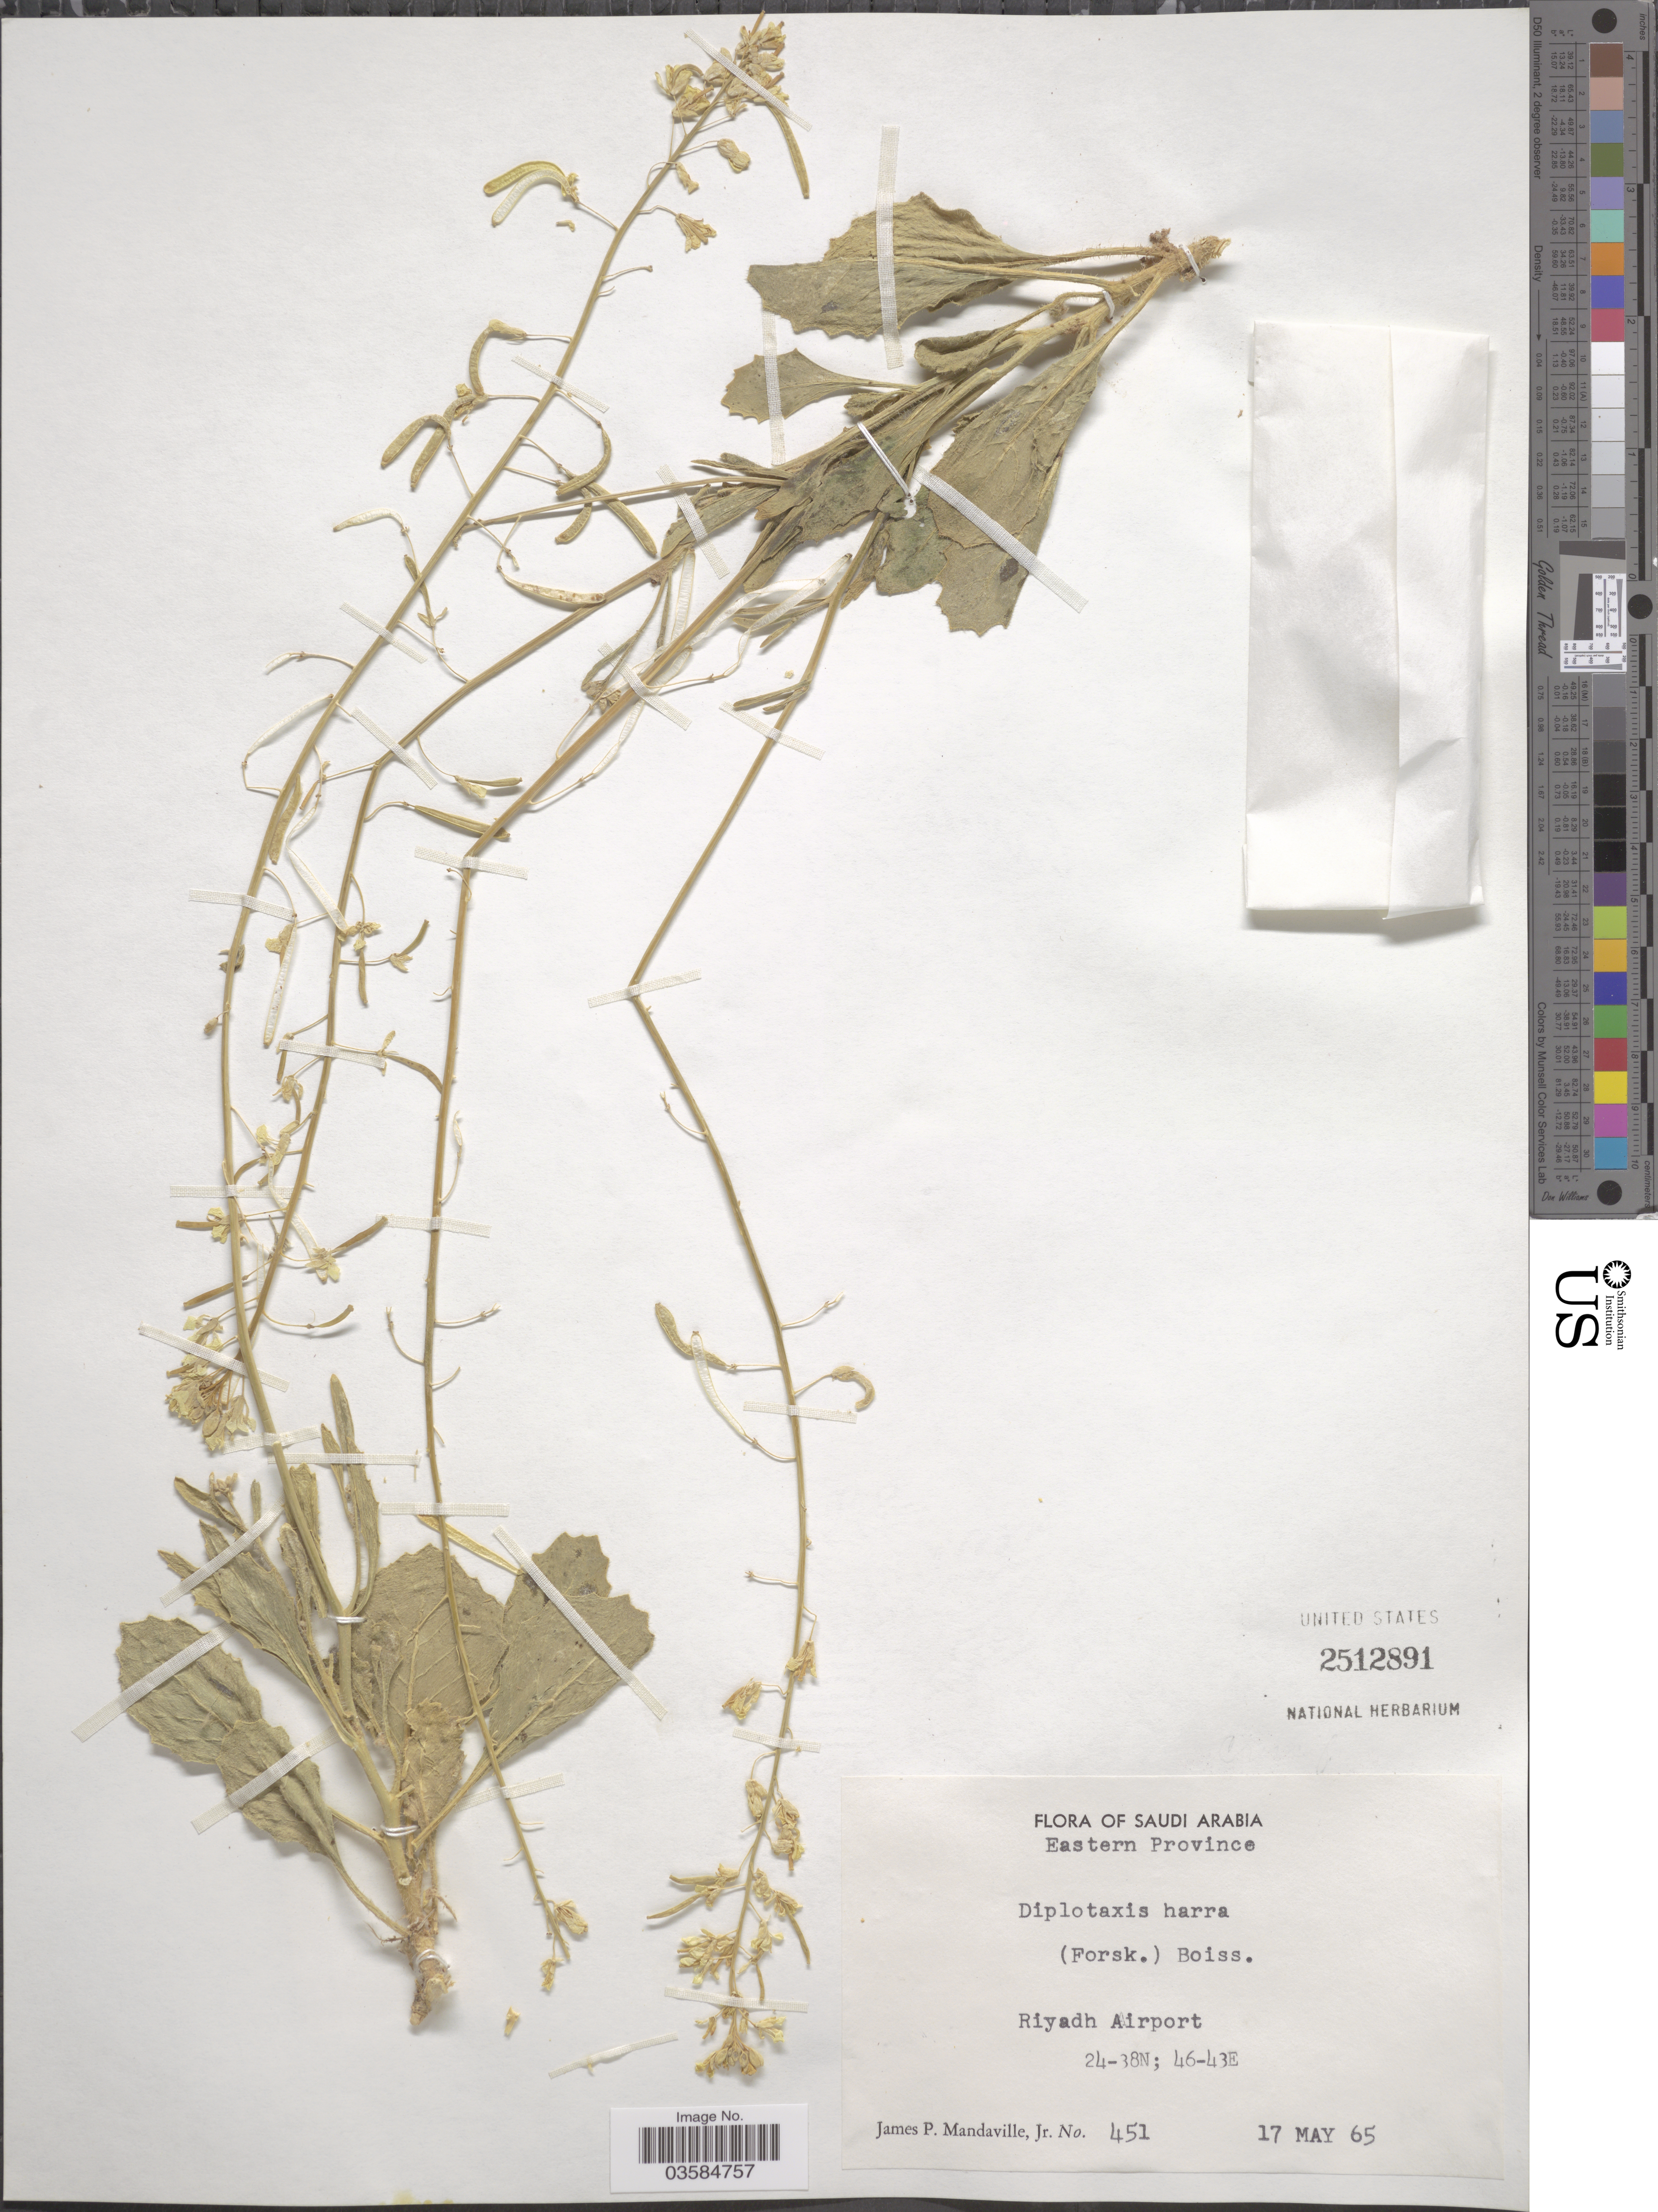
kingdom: Plantae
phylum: Tracheophyta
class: Magnoliopsida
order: Brassicales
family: Brassicaceae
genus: Diplotaxis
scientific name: Diplotaxis harra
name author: Boiss.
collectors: J. Mandaville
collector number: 451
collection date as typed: Transcribed d/m/y: 17/5/65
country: Saudi Arabia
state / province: Ash Sharqiyah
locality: Eastern Province. Riyadh Airport.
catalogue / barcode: US 2512891